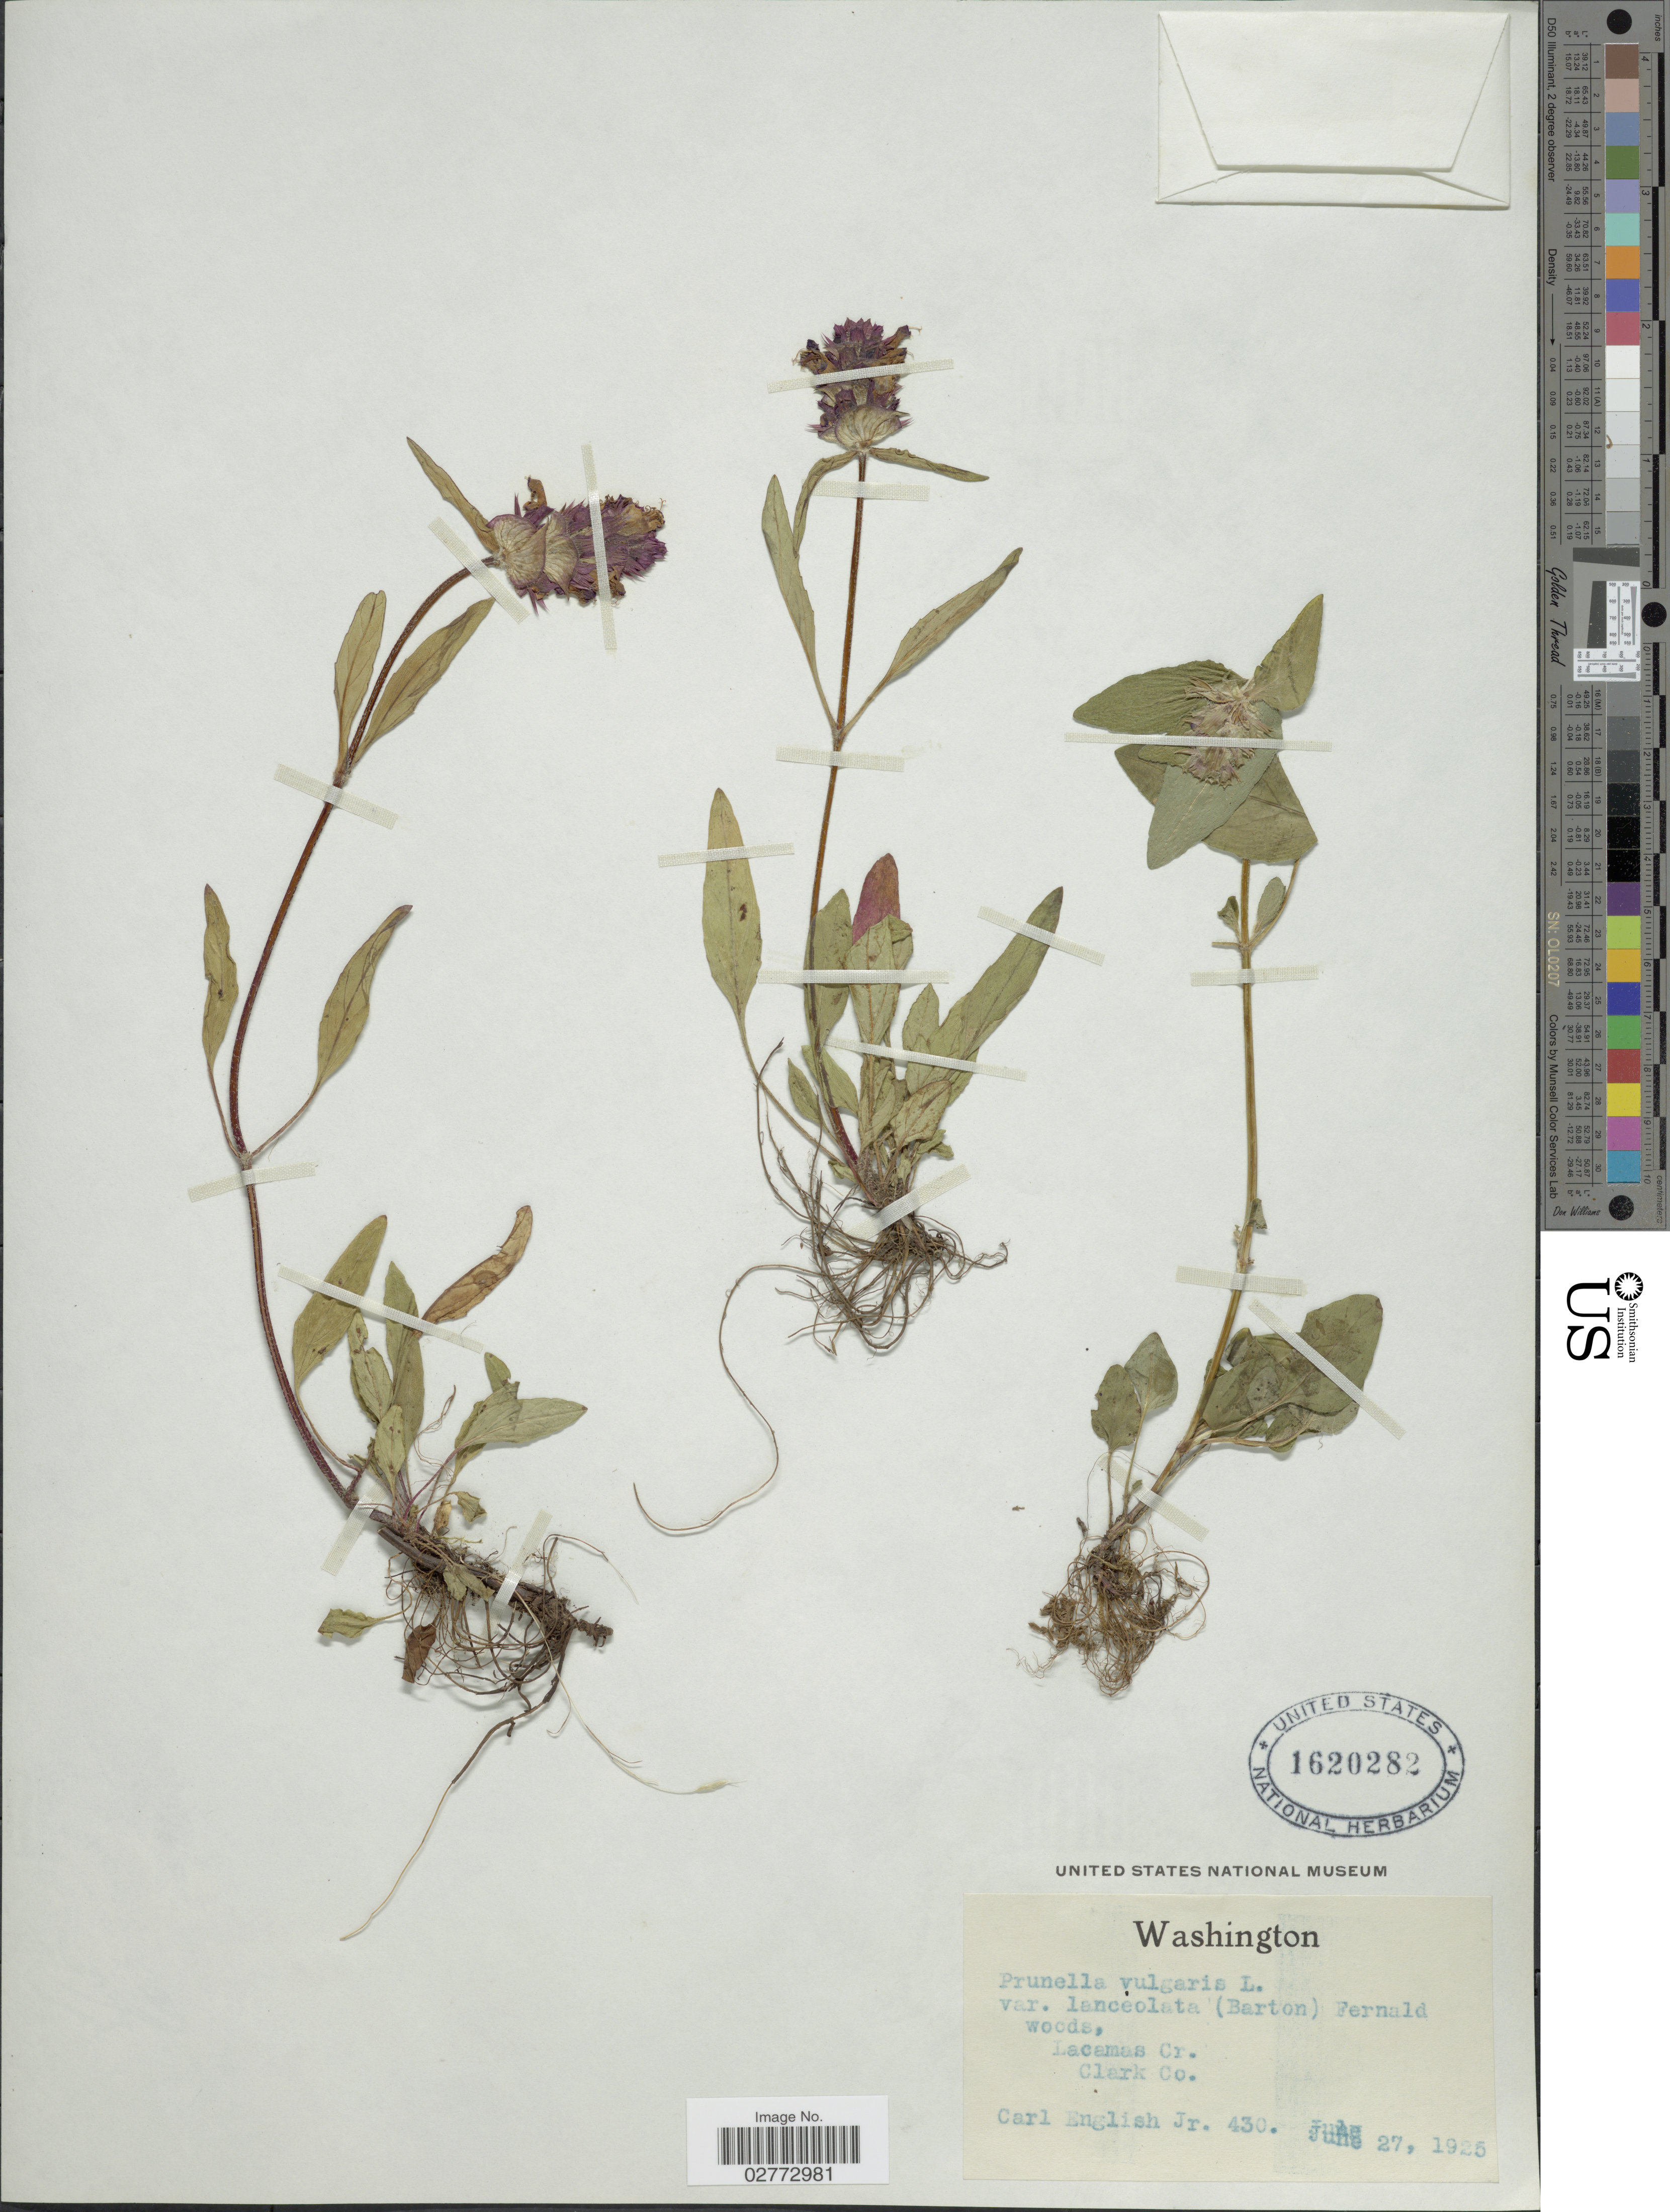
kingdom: Plantae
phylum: Tracheophyta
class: Magnoliopsida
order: Lamiales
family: Lamiaceae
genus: Prunella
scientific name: Prunella vulgaris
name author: L.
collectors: C. English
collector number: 430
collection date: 1925-06-27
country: United States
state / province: Washington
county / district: Clark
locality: Fernald woods. Lacamas Cr. Clark Co.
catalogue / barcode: US 1620282